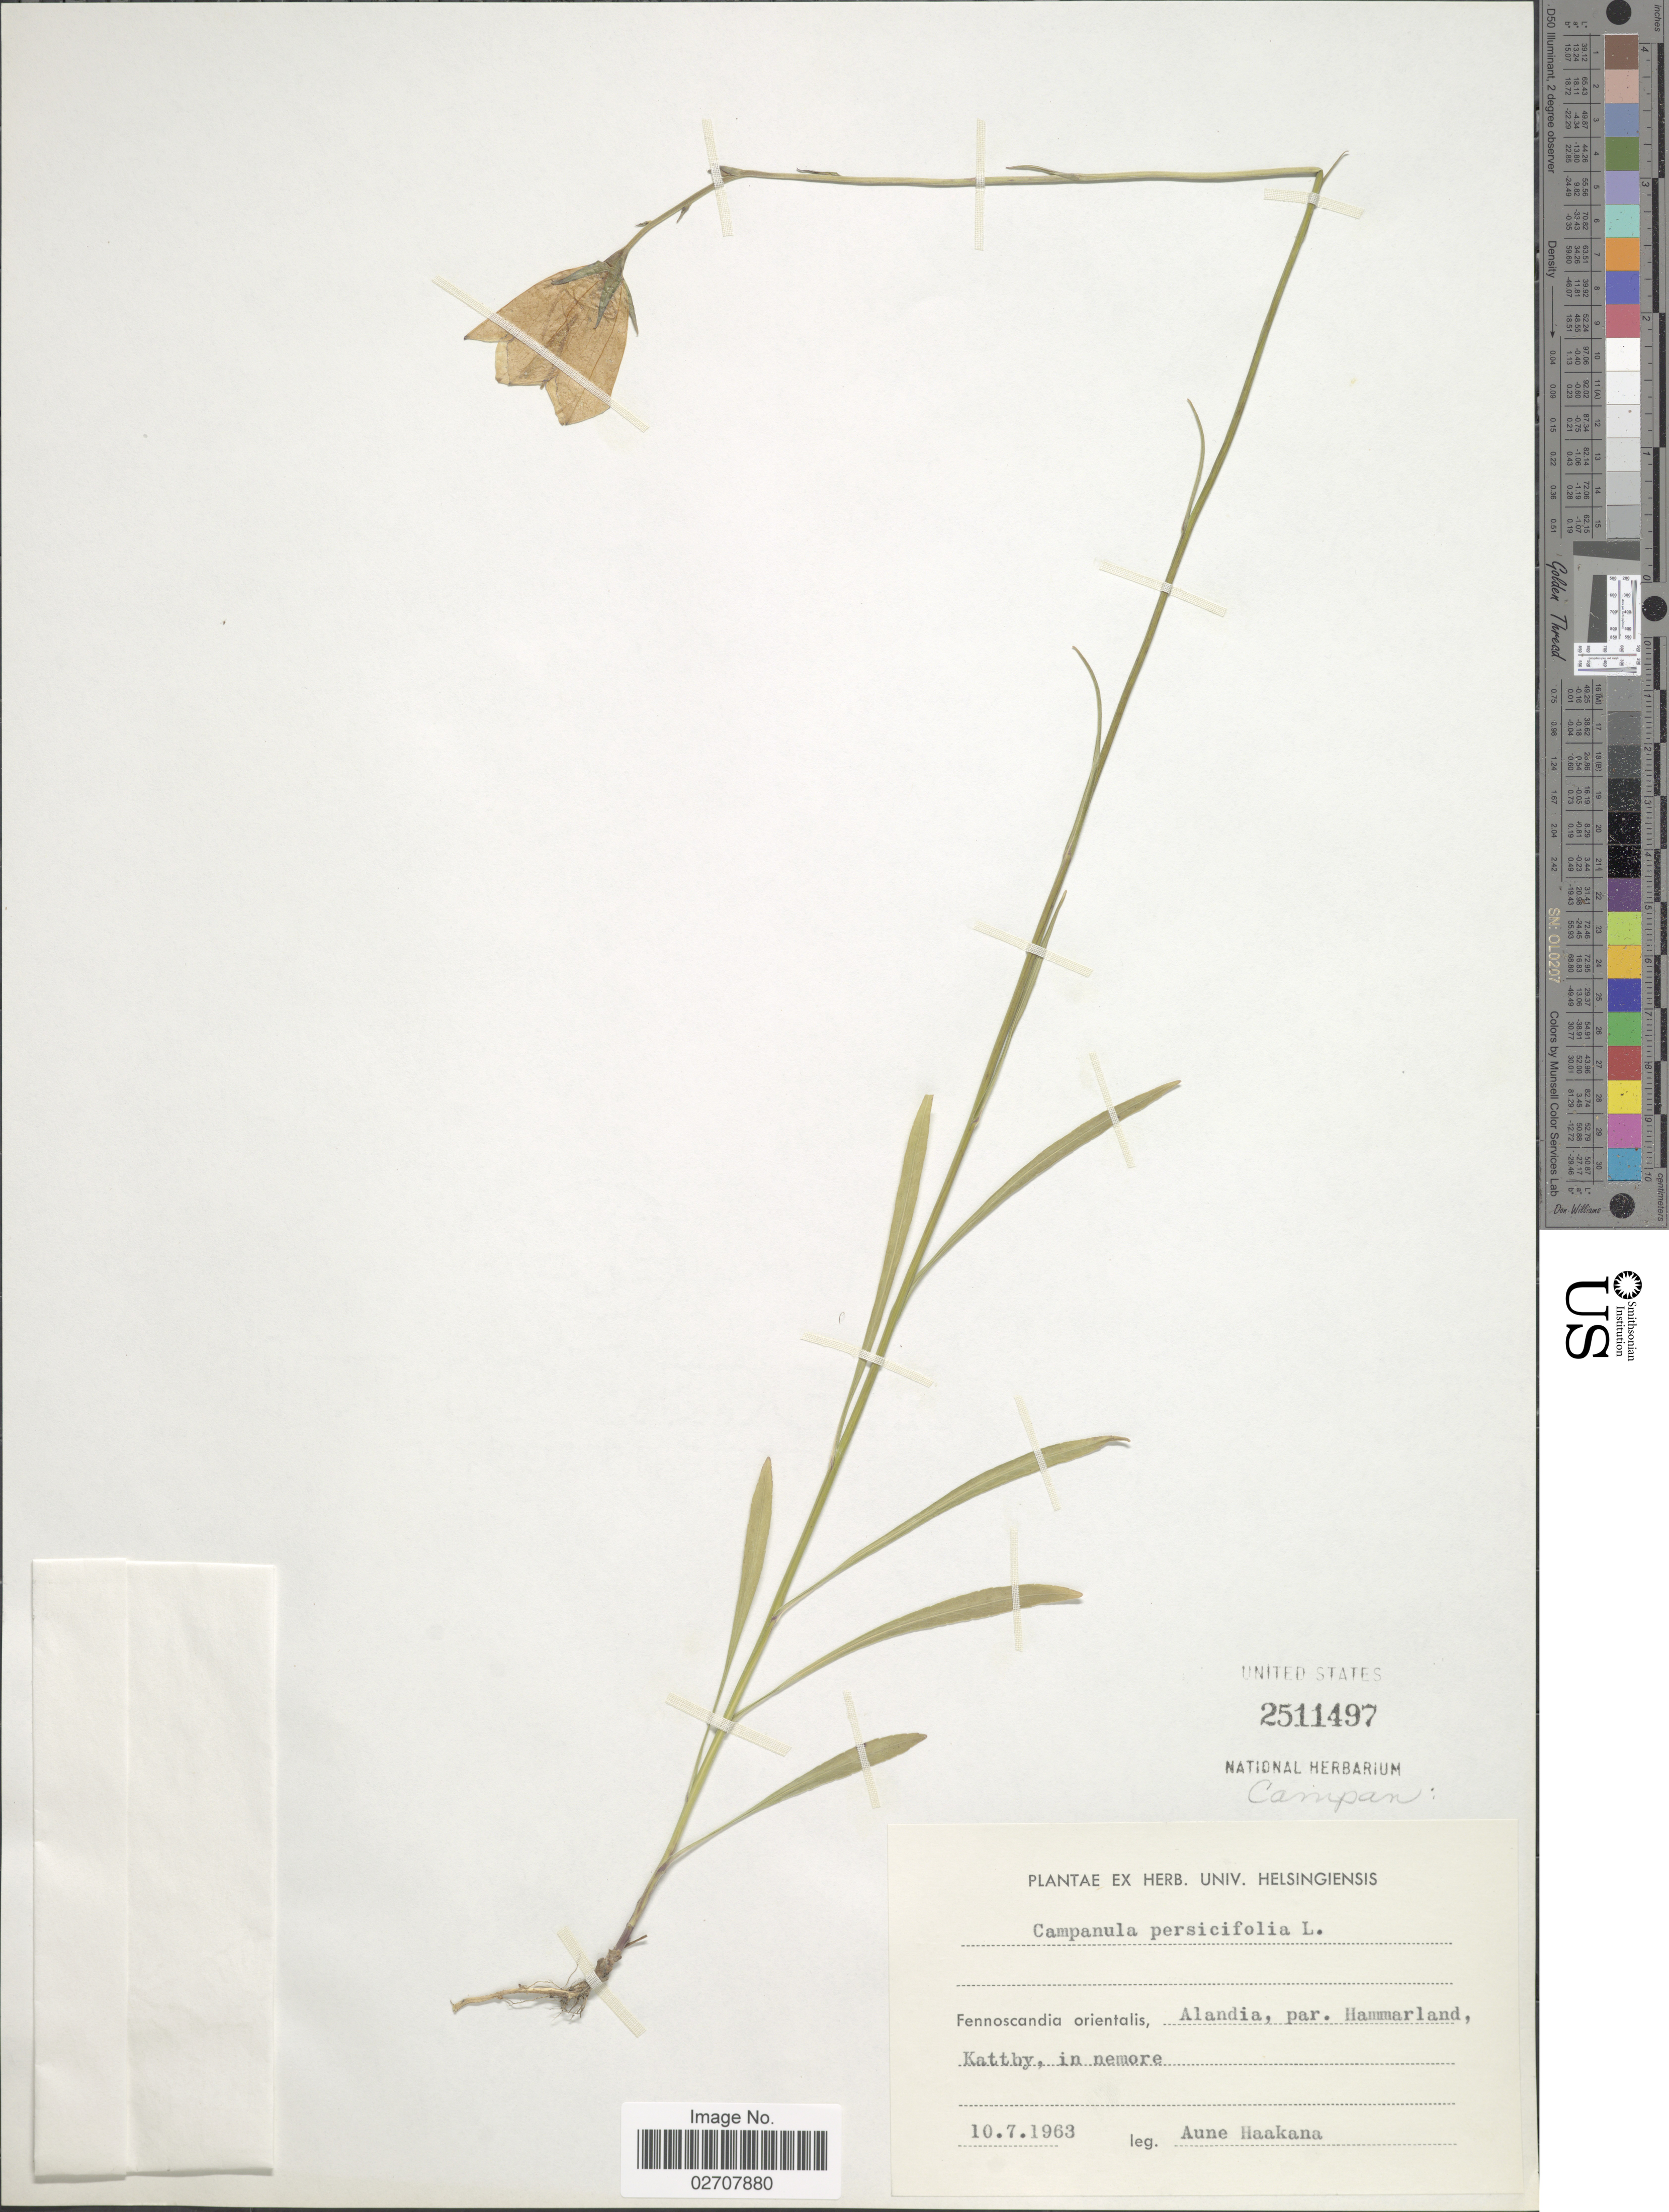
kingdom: Plantae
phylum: Tracheophyta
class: Magnoliopsida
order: Asterales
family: Campanulaceae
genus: Campanula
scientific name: Campanula persicifolia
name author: L.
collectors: A. Haakana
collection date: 1963-07-10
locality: Fennoscandia orientalis, Alandia, par. Hammarland, Kattby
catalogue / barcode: US 2511497